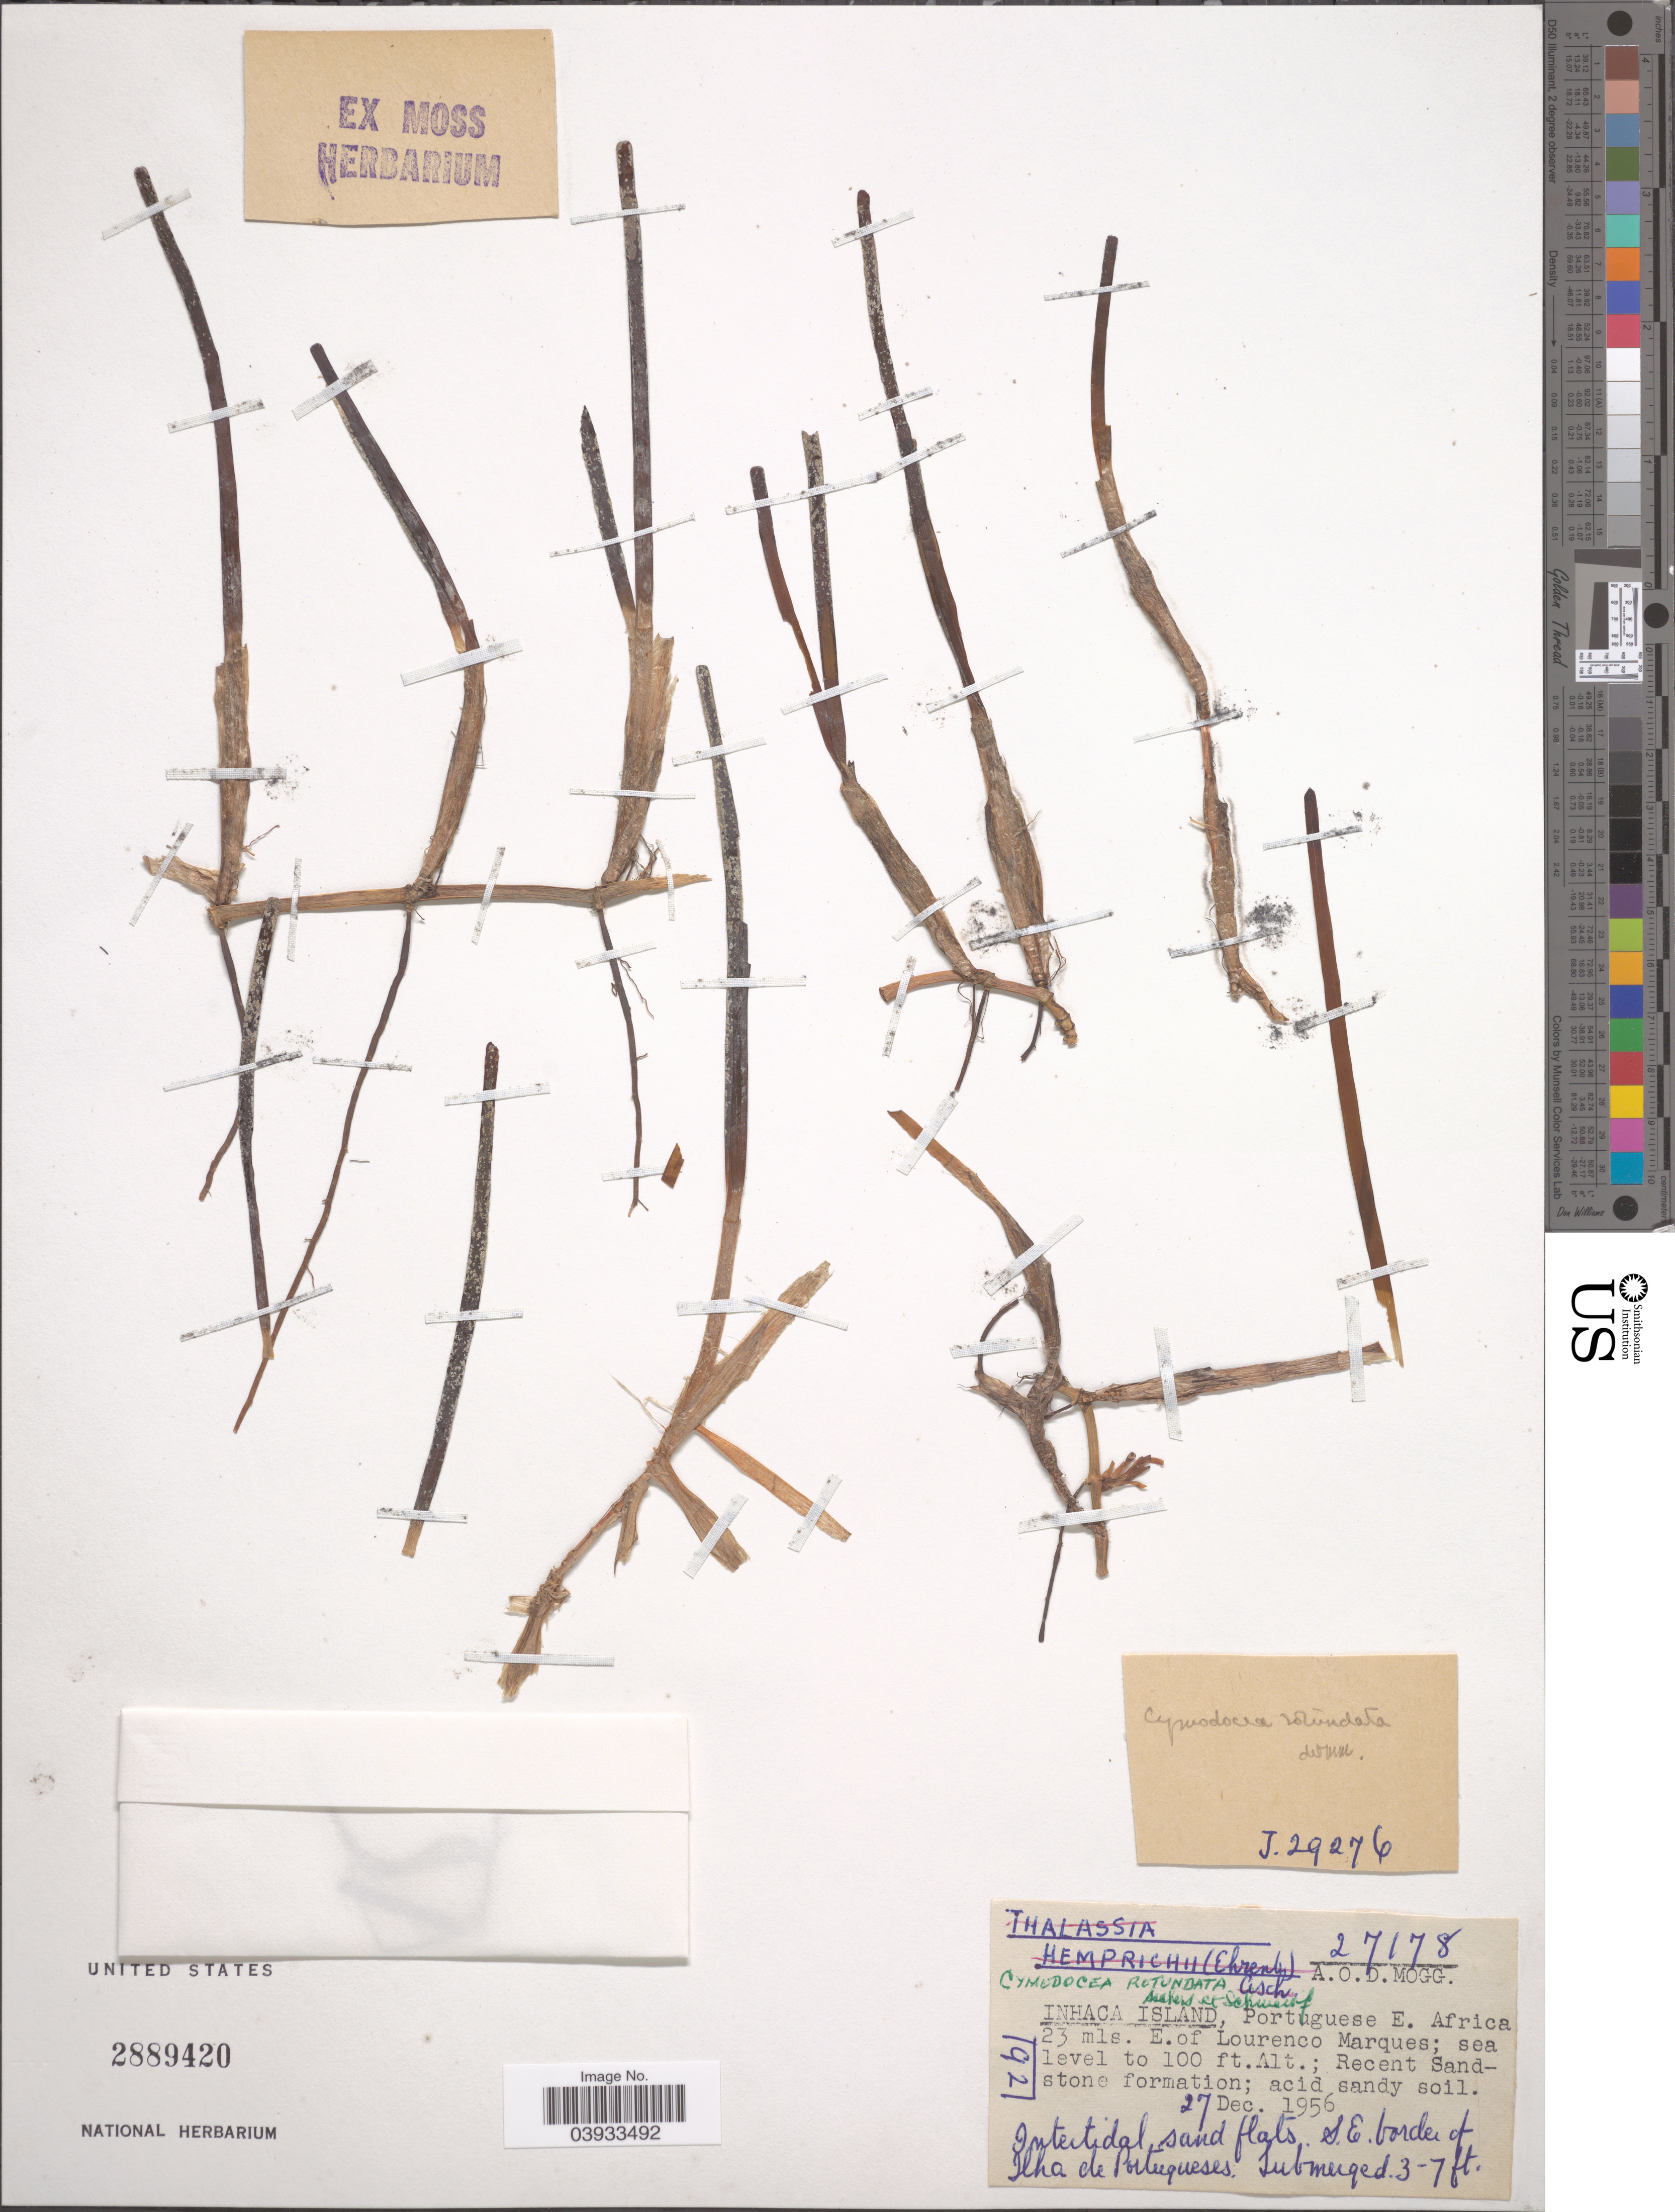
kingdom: Plantae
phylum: Tracheophyta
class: Liliopsida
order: Alismatales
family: Cymodoceaceae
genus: Cymodocea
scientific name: Cymodocea rotundata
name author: Asch. & Schweinf.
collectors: A. O. Mogg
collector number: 27178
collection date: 1956-12-27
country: Mozambique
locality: Inhaca Island, Portuguese E. Africa 25 mls. E. of Lourenco Marques.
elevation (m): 0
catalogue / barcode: US 2889420